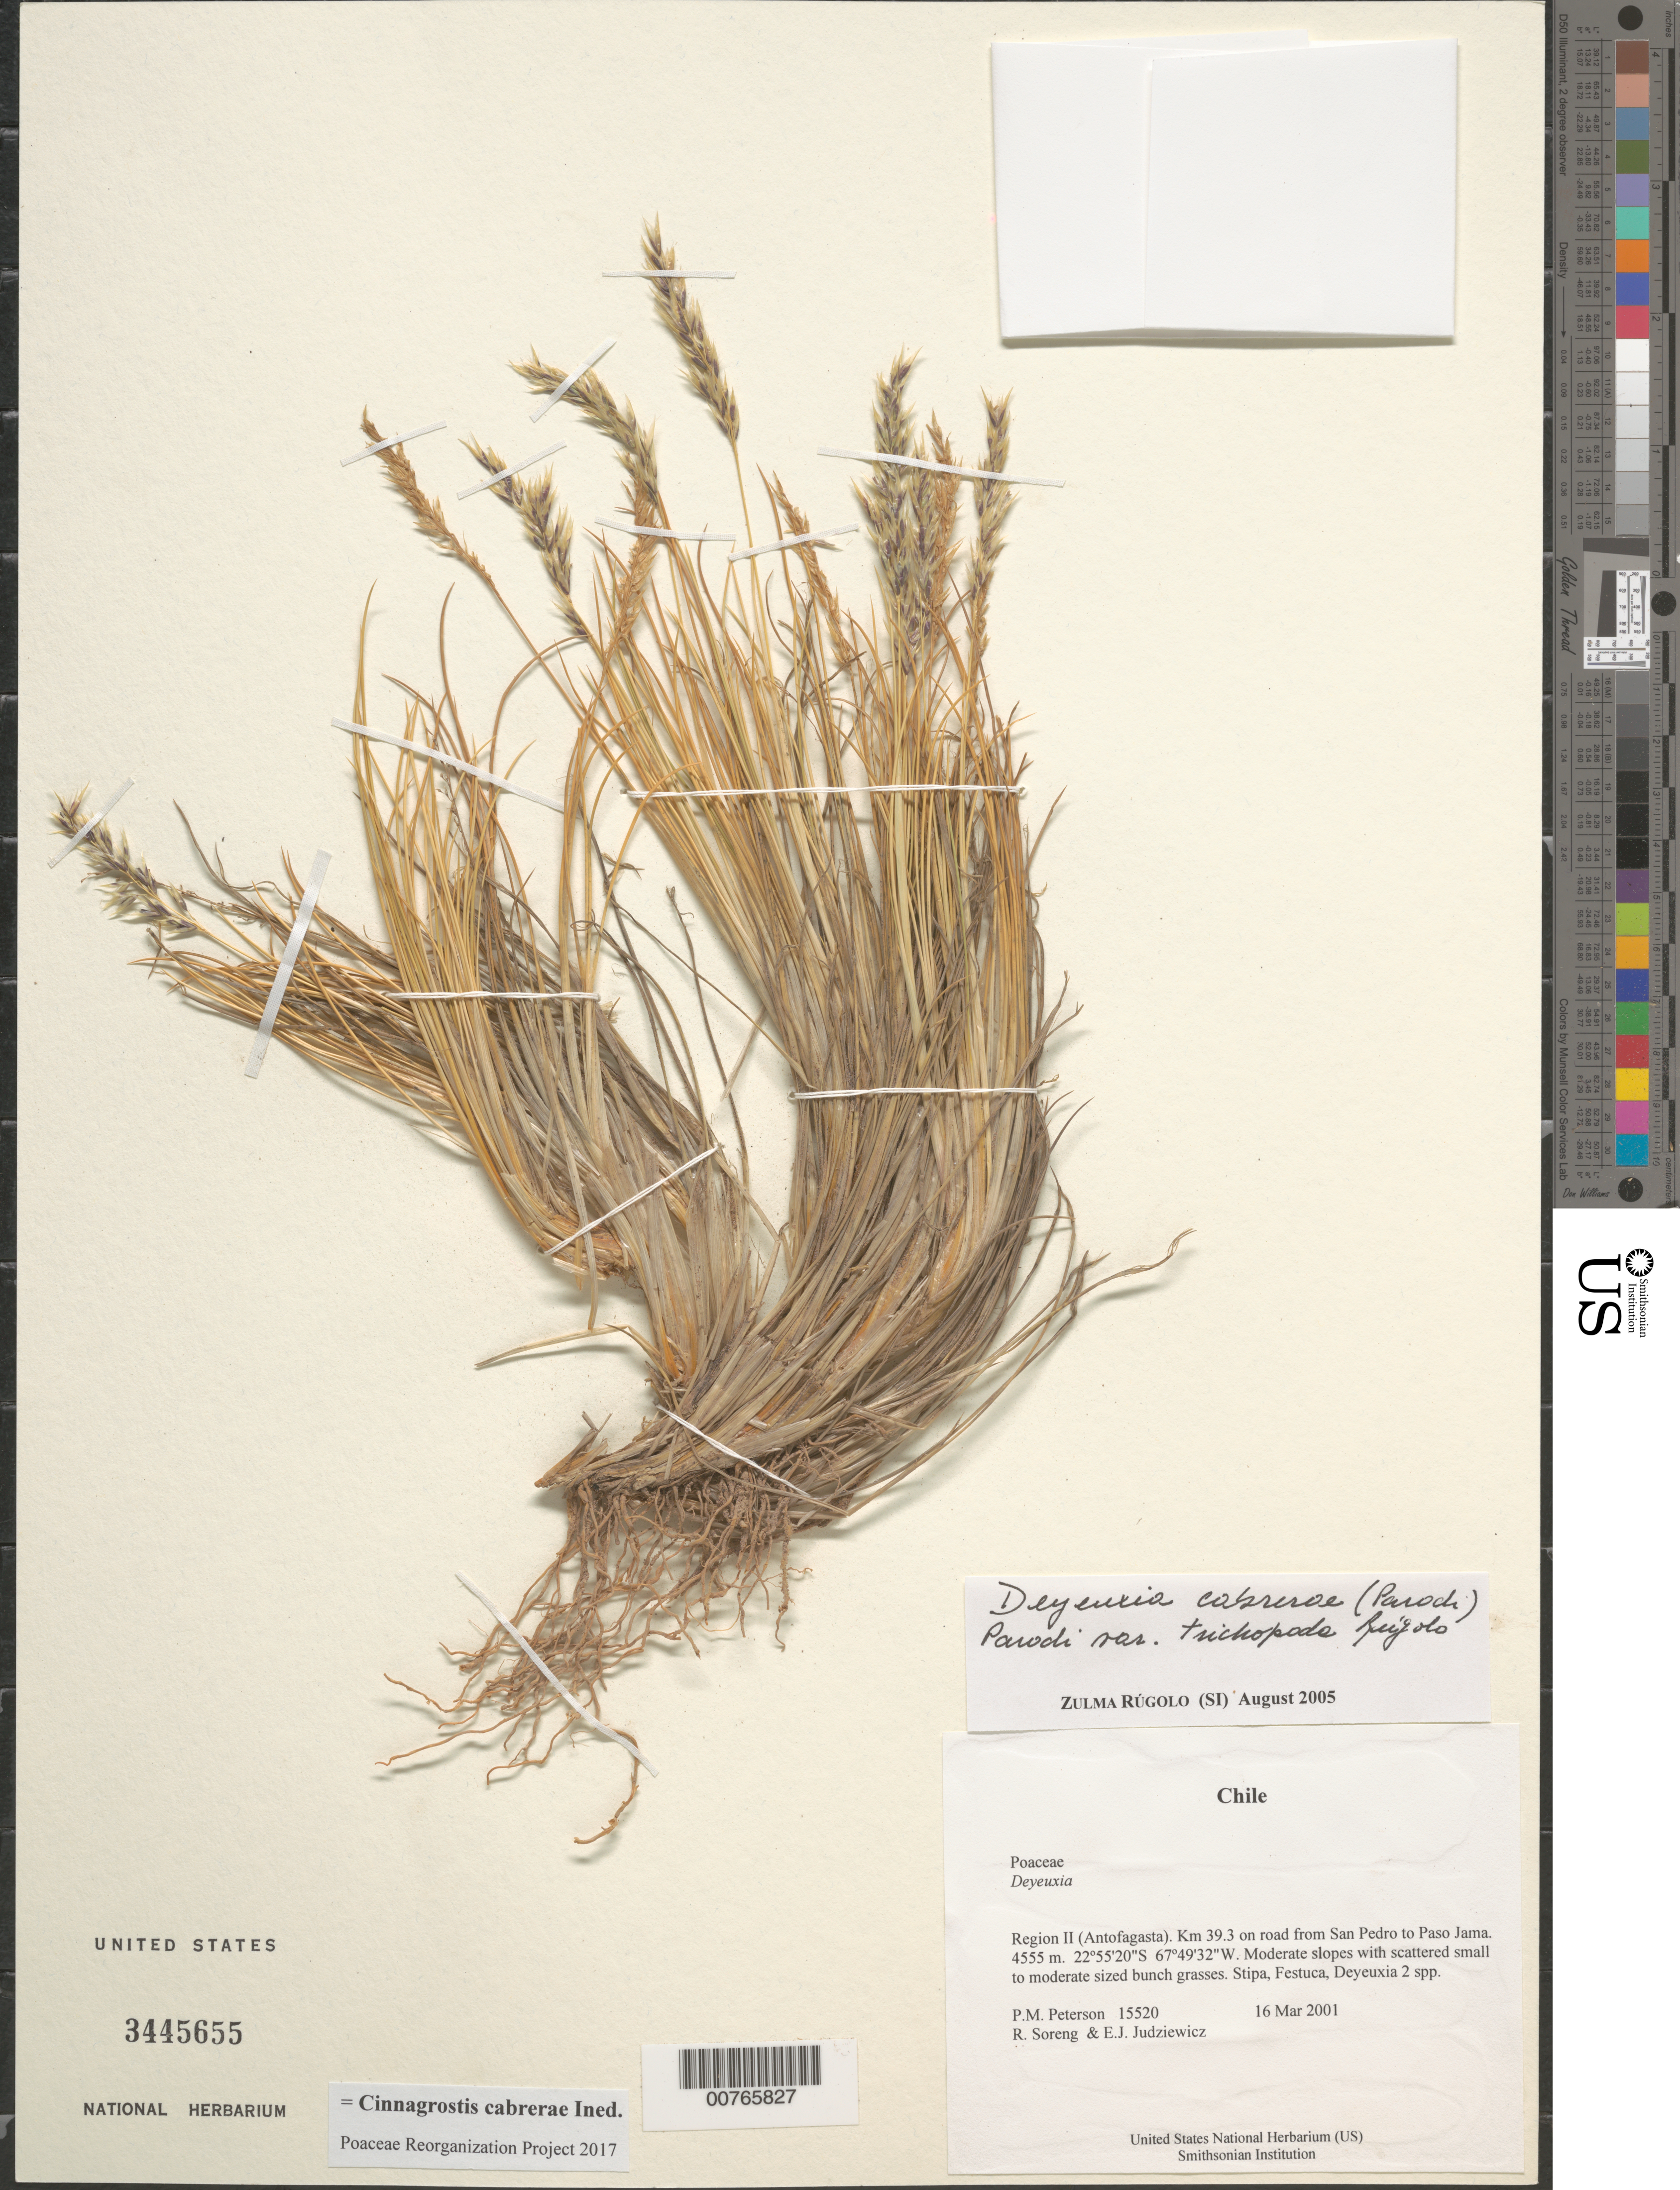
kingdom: Plantae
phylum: Tracheophyta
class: Liliopsida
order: Poales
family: Poaceae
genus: Cinnagrostis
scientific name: Cinnagrostis cabrerae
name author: (Parodi) P.M. Peterson et al.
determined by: Poaceae Reorganization Project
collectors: P. M. Peterson, R. J. Soreng & E. J. Judziewicz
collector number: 15520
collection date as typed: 16 Mar 2001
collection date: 2001-03-16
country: Chile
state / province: Antofagasta (II)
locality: Km 39.3 on road from San Pedro to Paso Jama.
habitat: Moderate slopes with scattered small to moderate sized bunch grasses.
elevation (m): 4555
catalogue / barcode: US 3445655